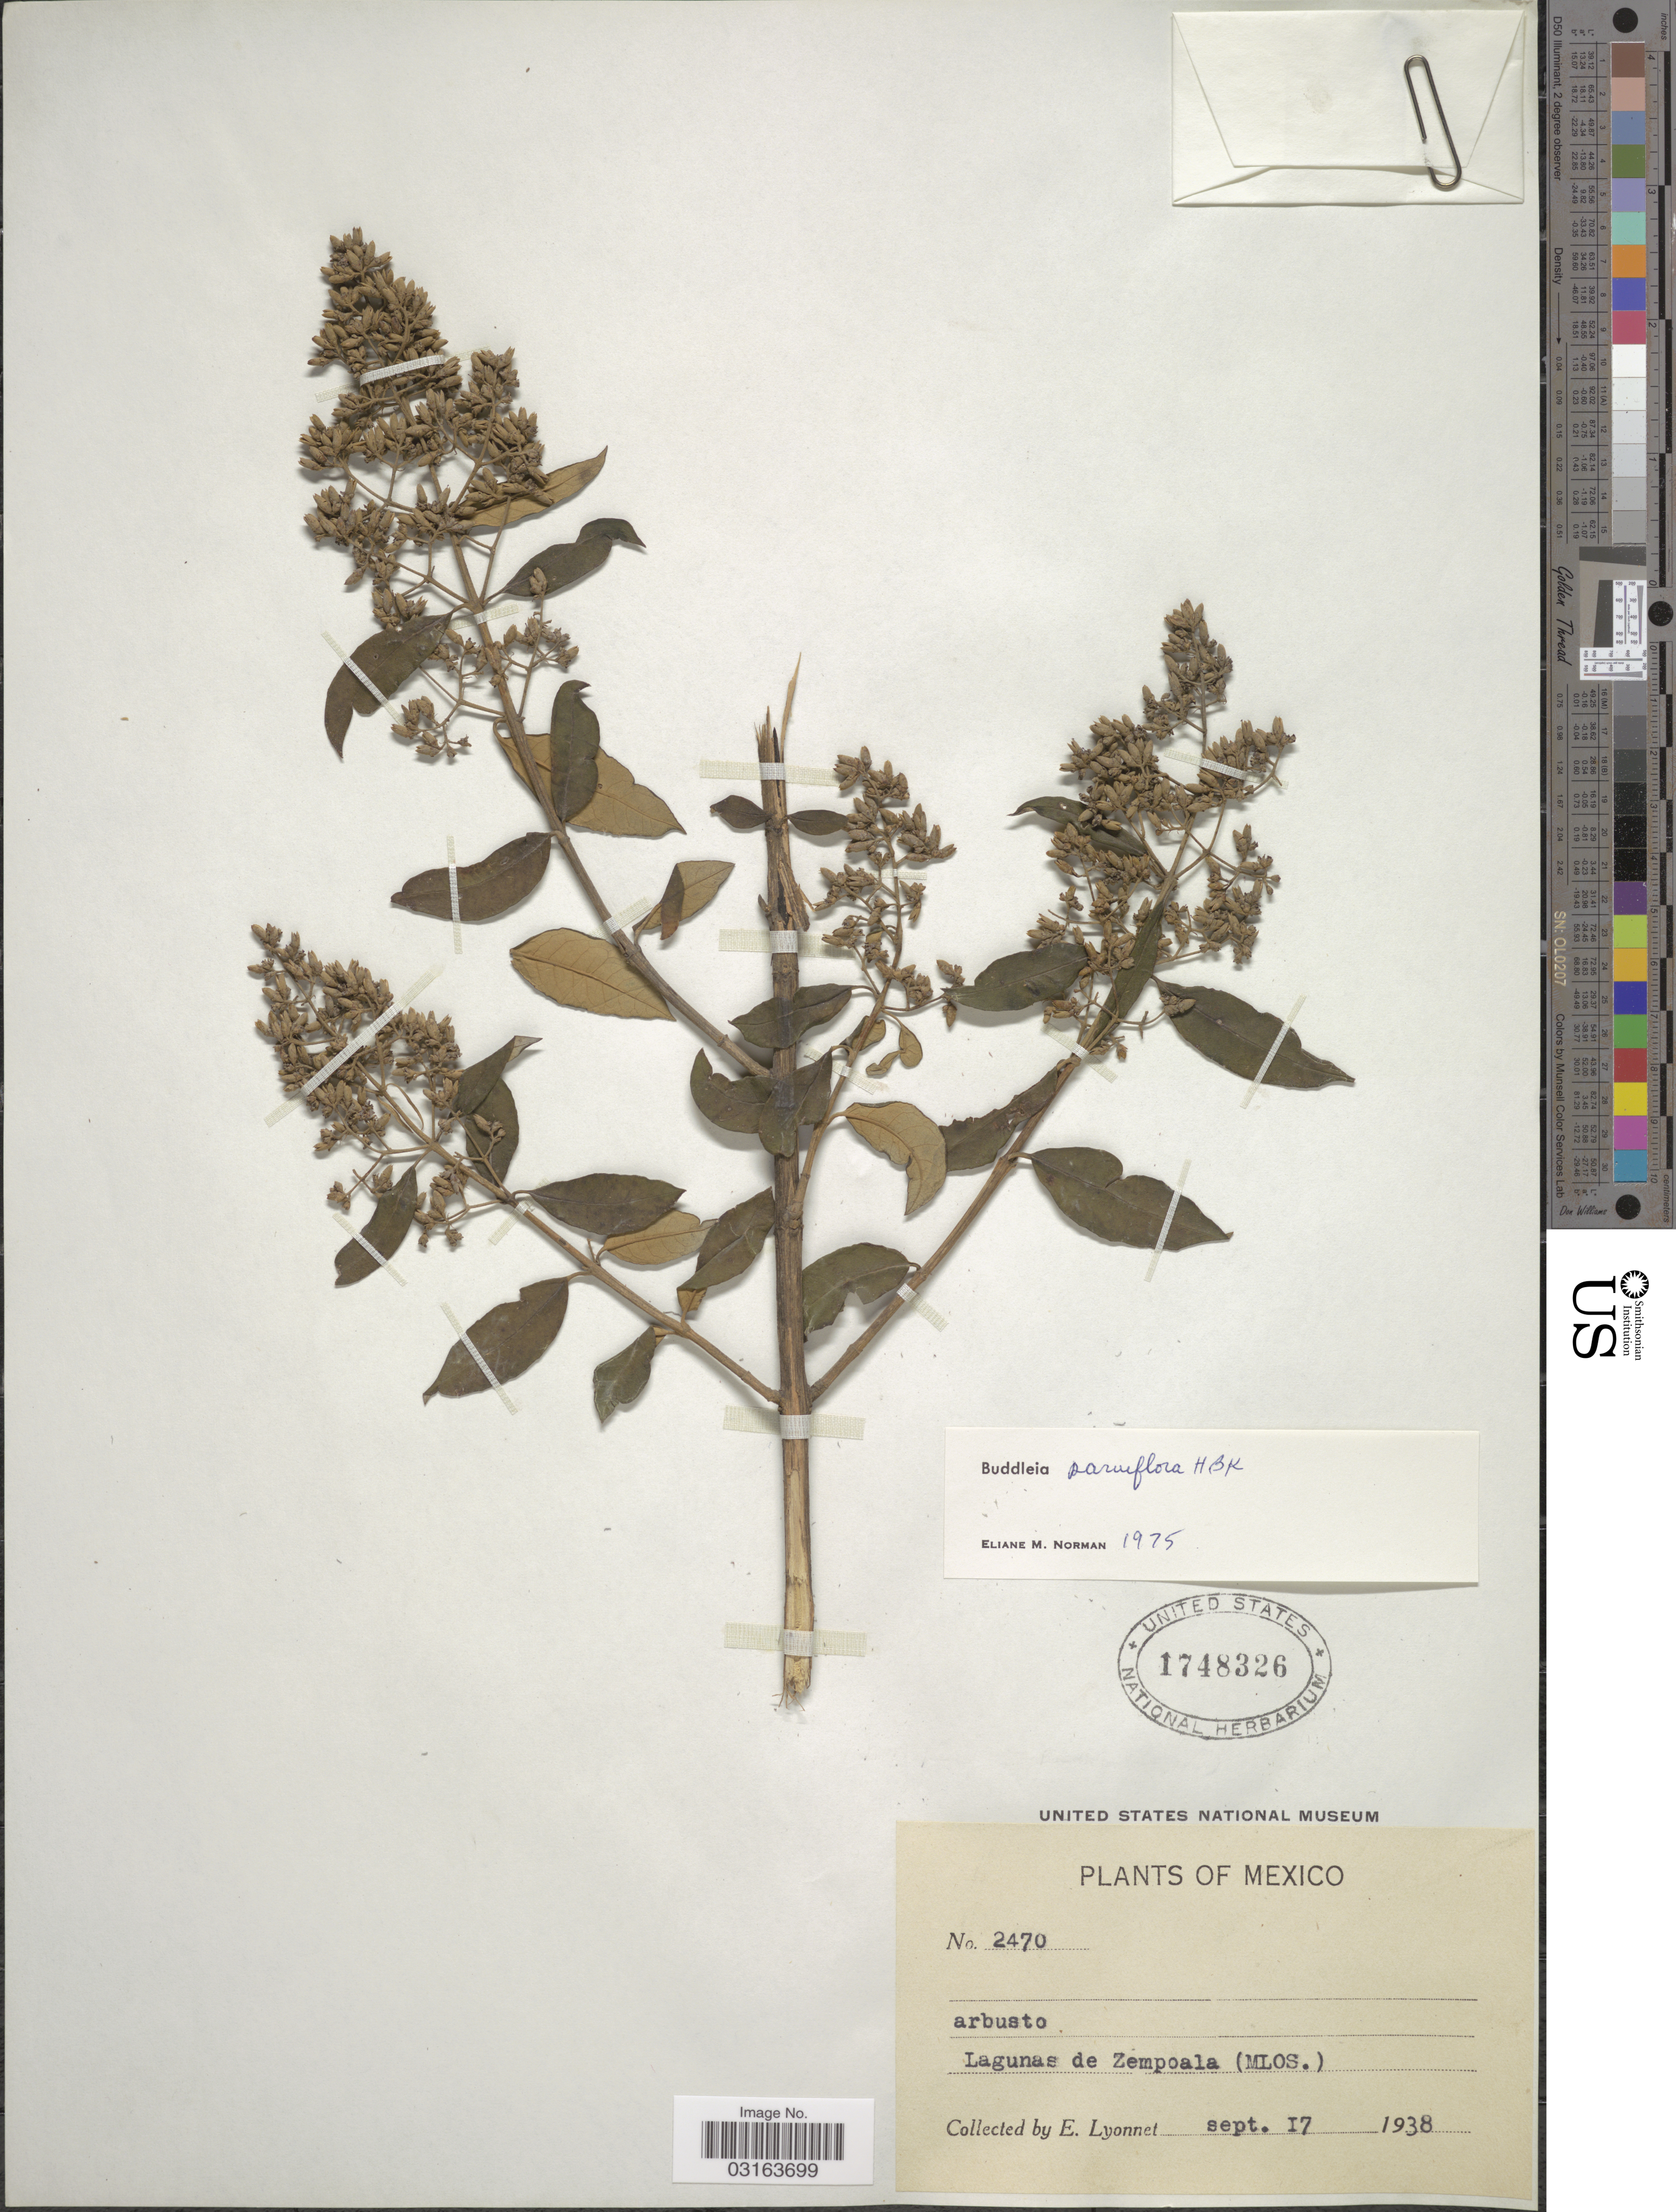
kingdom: Plantae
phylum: Tracheophyta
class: Magnoliopsida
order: Lamiales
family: Scrophulariaceae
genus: Buddleja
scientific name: Buddleja parviflora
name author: Kunth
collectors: E. Lyonnet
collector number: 2470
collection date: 1938-09-17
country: Mexico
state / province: Morelos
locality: Lagunas de Zempoala.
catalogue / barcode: US 1748326